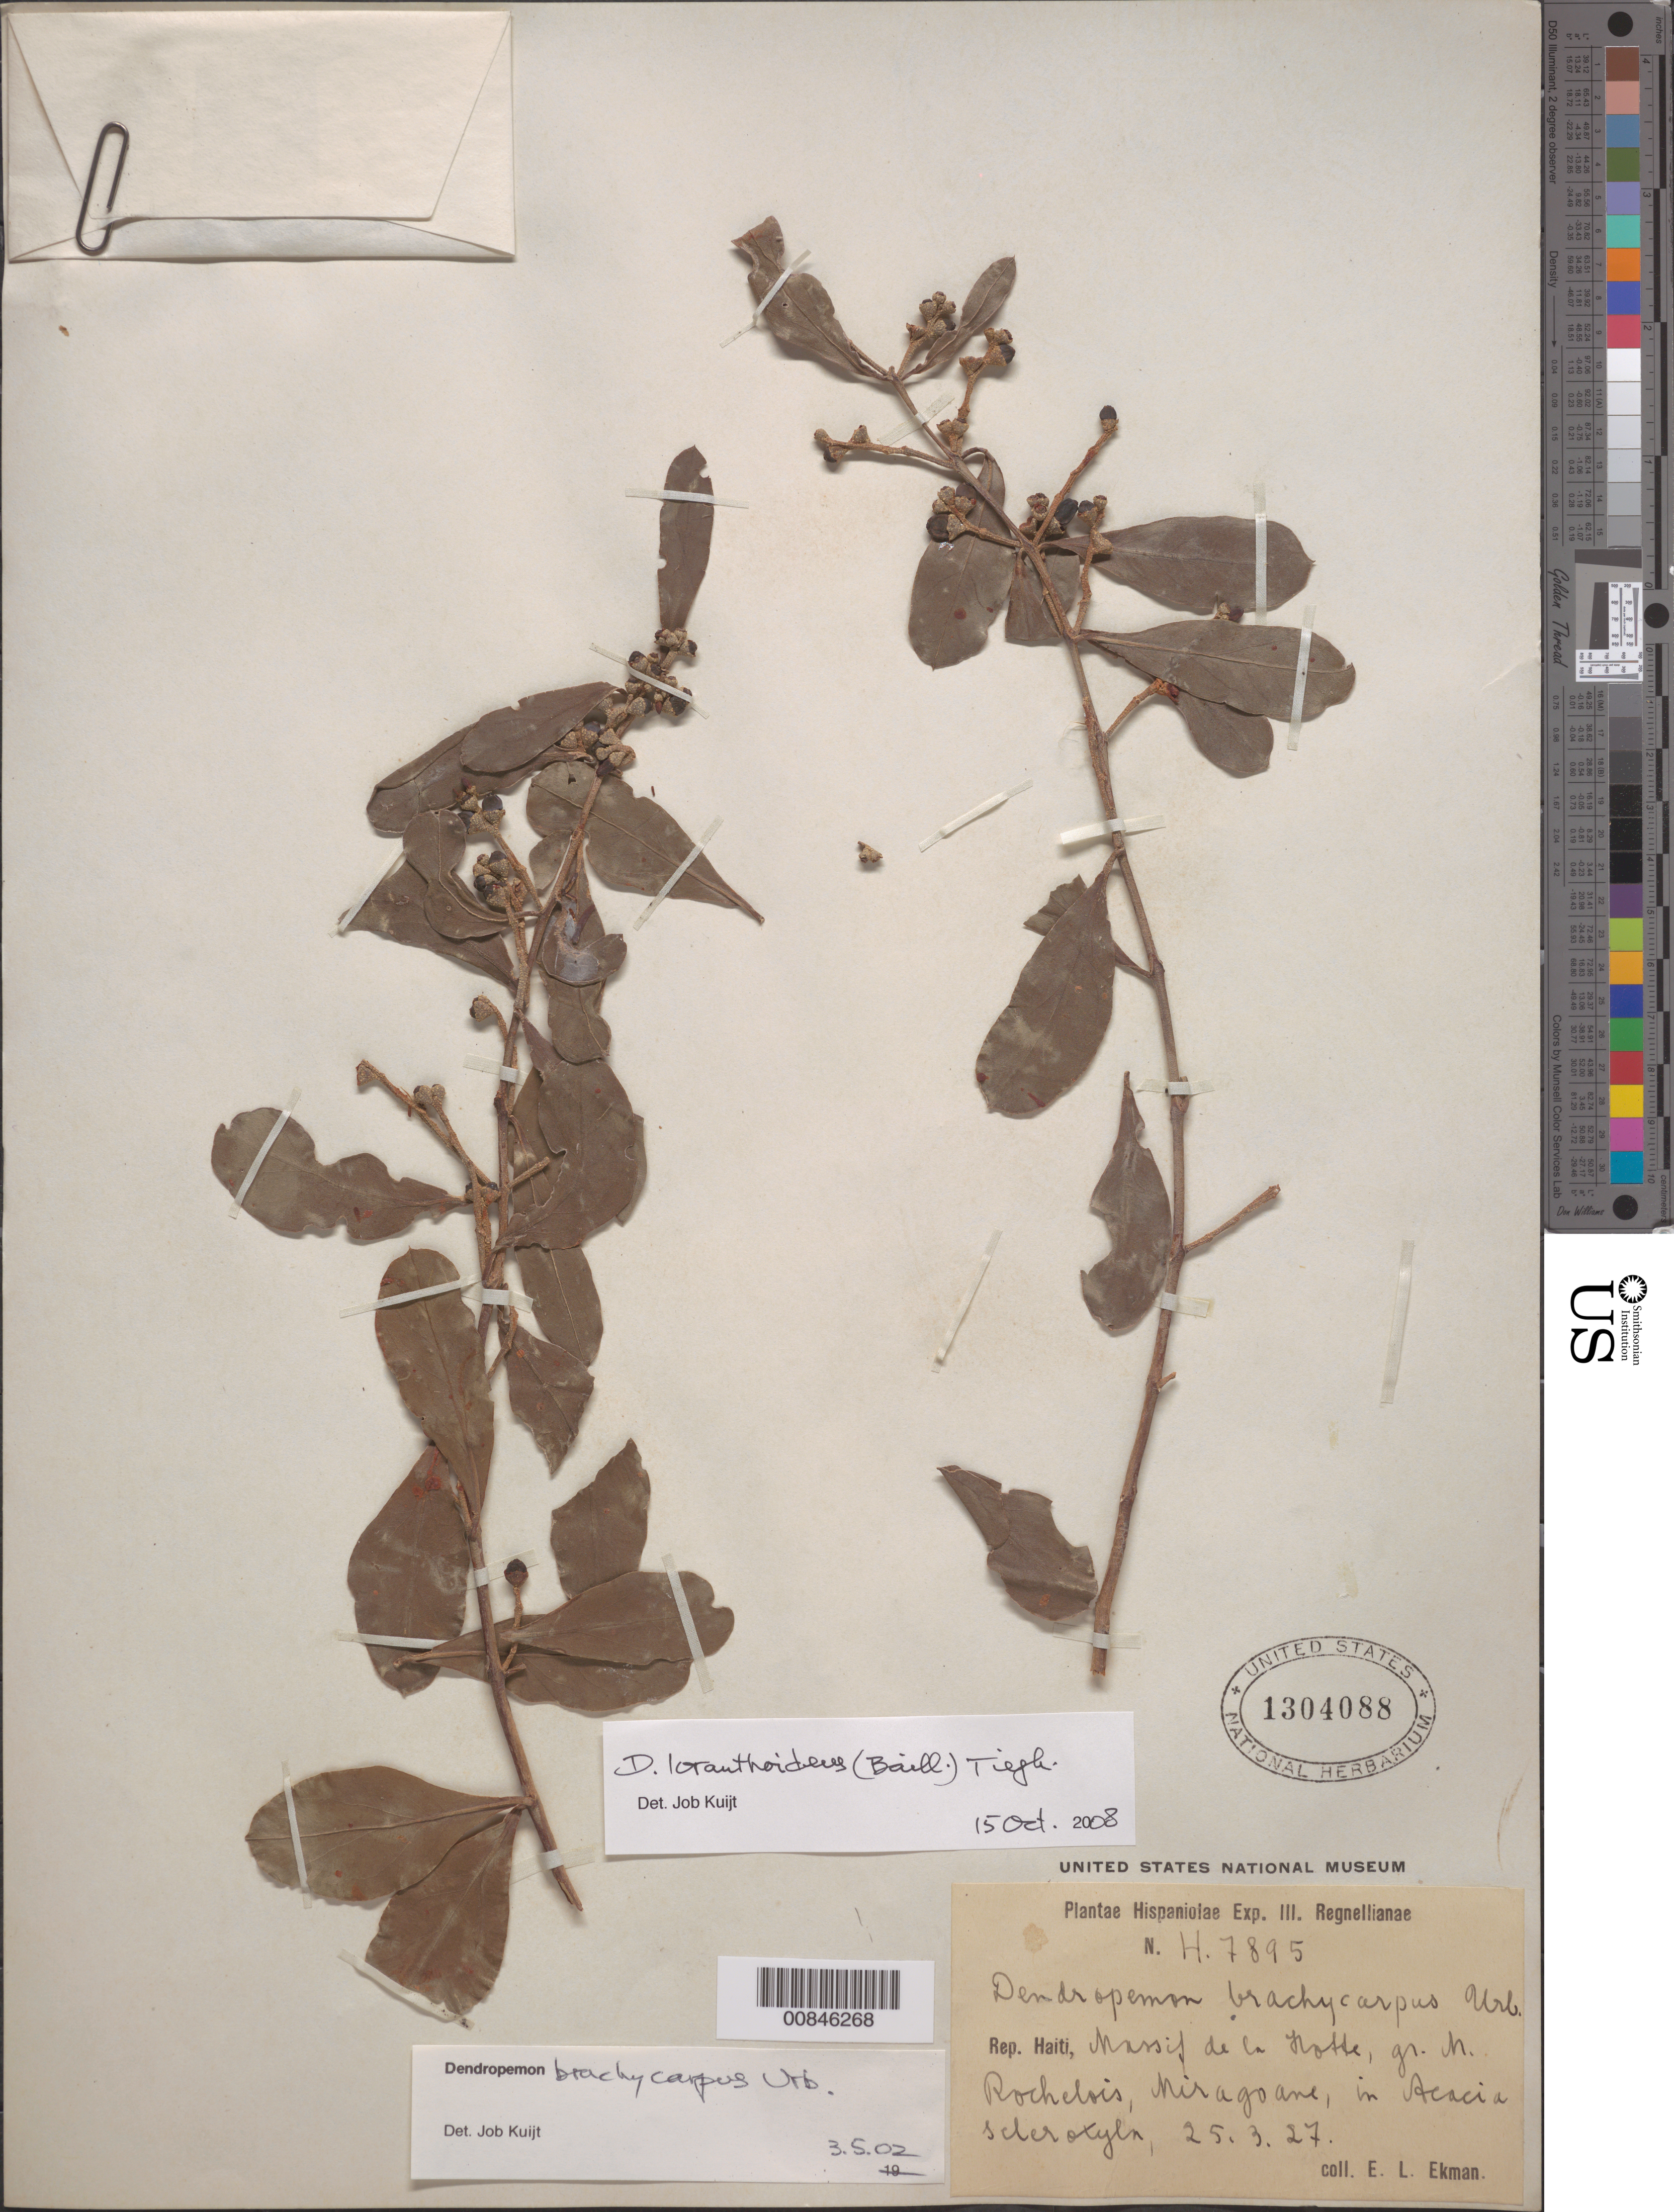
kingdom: Plantae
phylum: Tracheophyta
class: Magnoliopsida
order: Santalales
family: Loranthaceae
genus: Phthirusa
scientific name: Phthirusa sp.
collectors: E. L. Ekman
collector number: H 7895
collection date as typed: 25 Mar 1927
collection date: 1927-03-25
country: Haiti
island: Hispaniola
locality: Massif de la Hotte, gr. M. Rochelois, Miragoane.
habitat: In Acacia sclerotyla.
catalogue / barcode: US 1304088